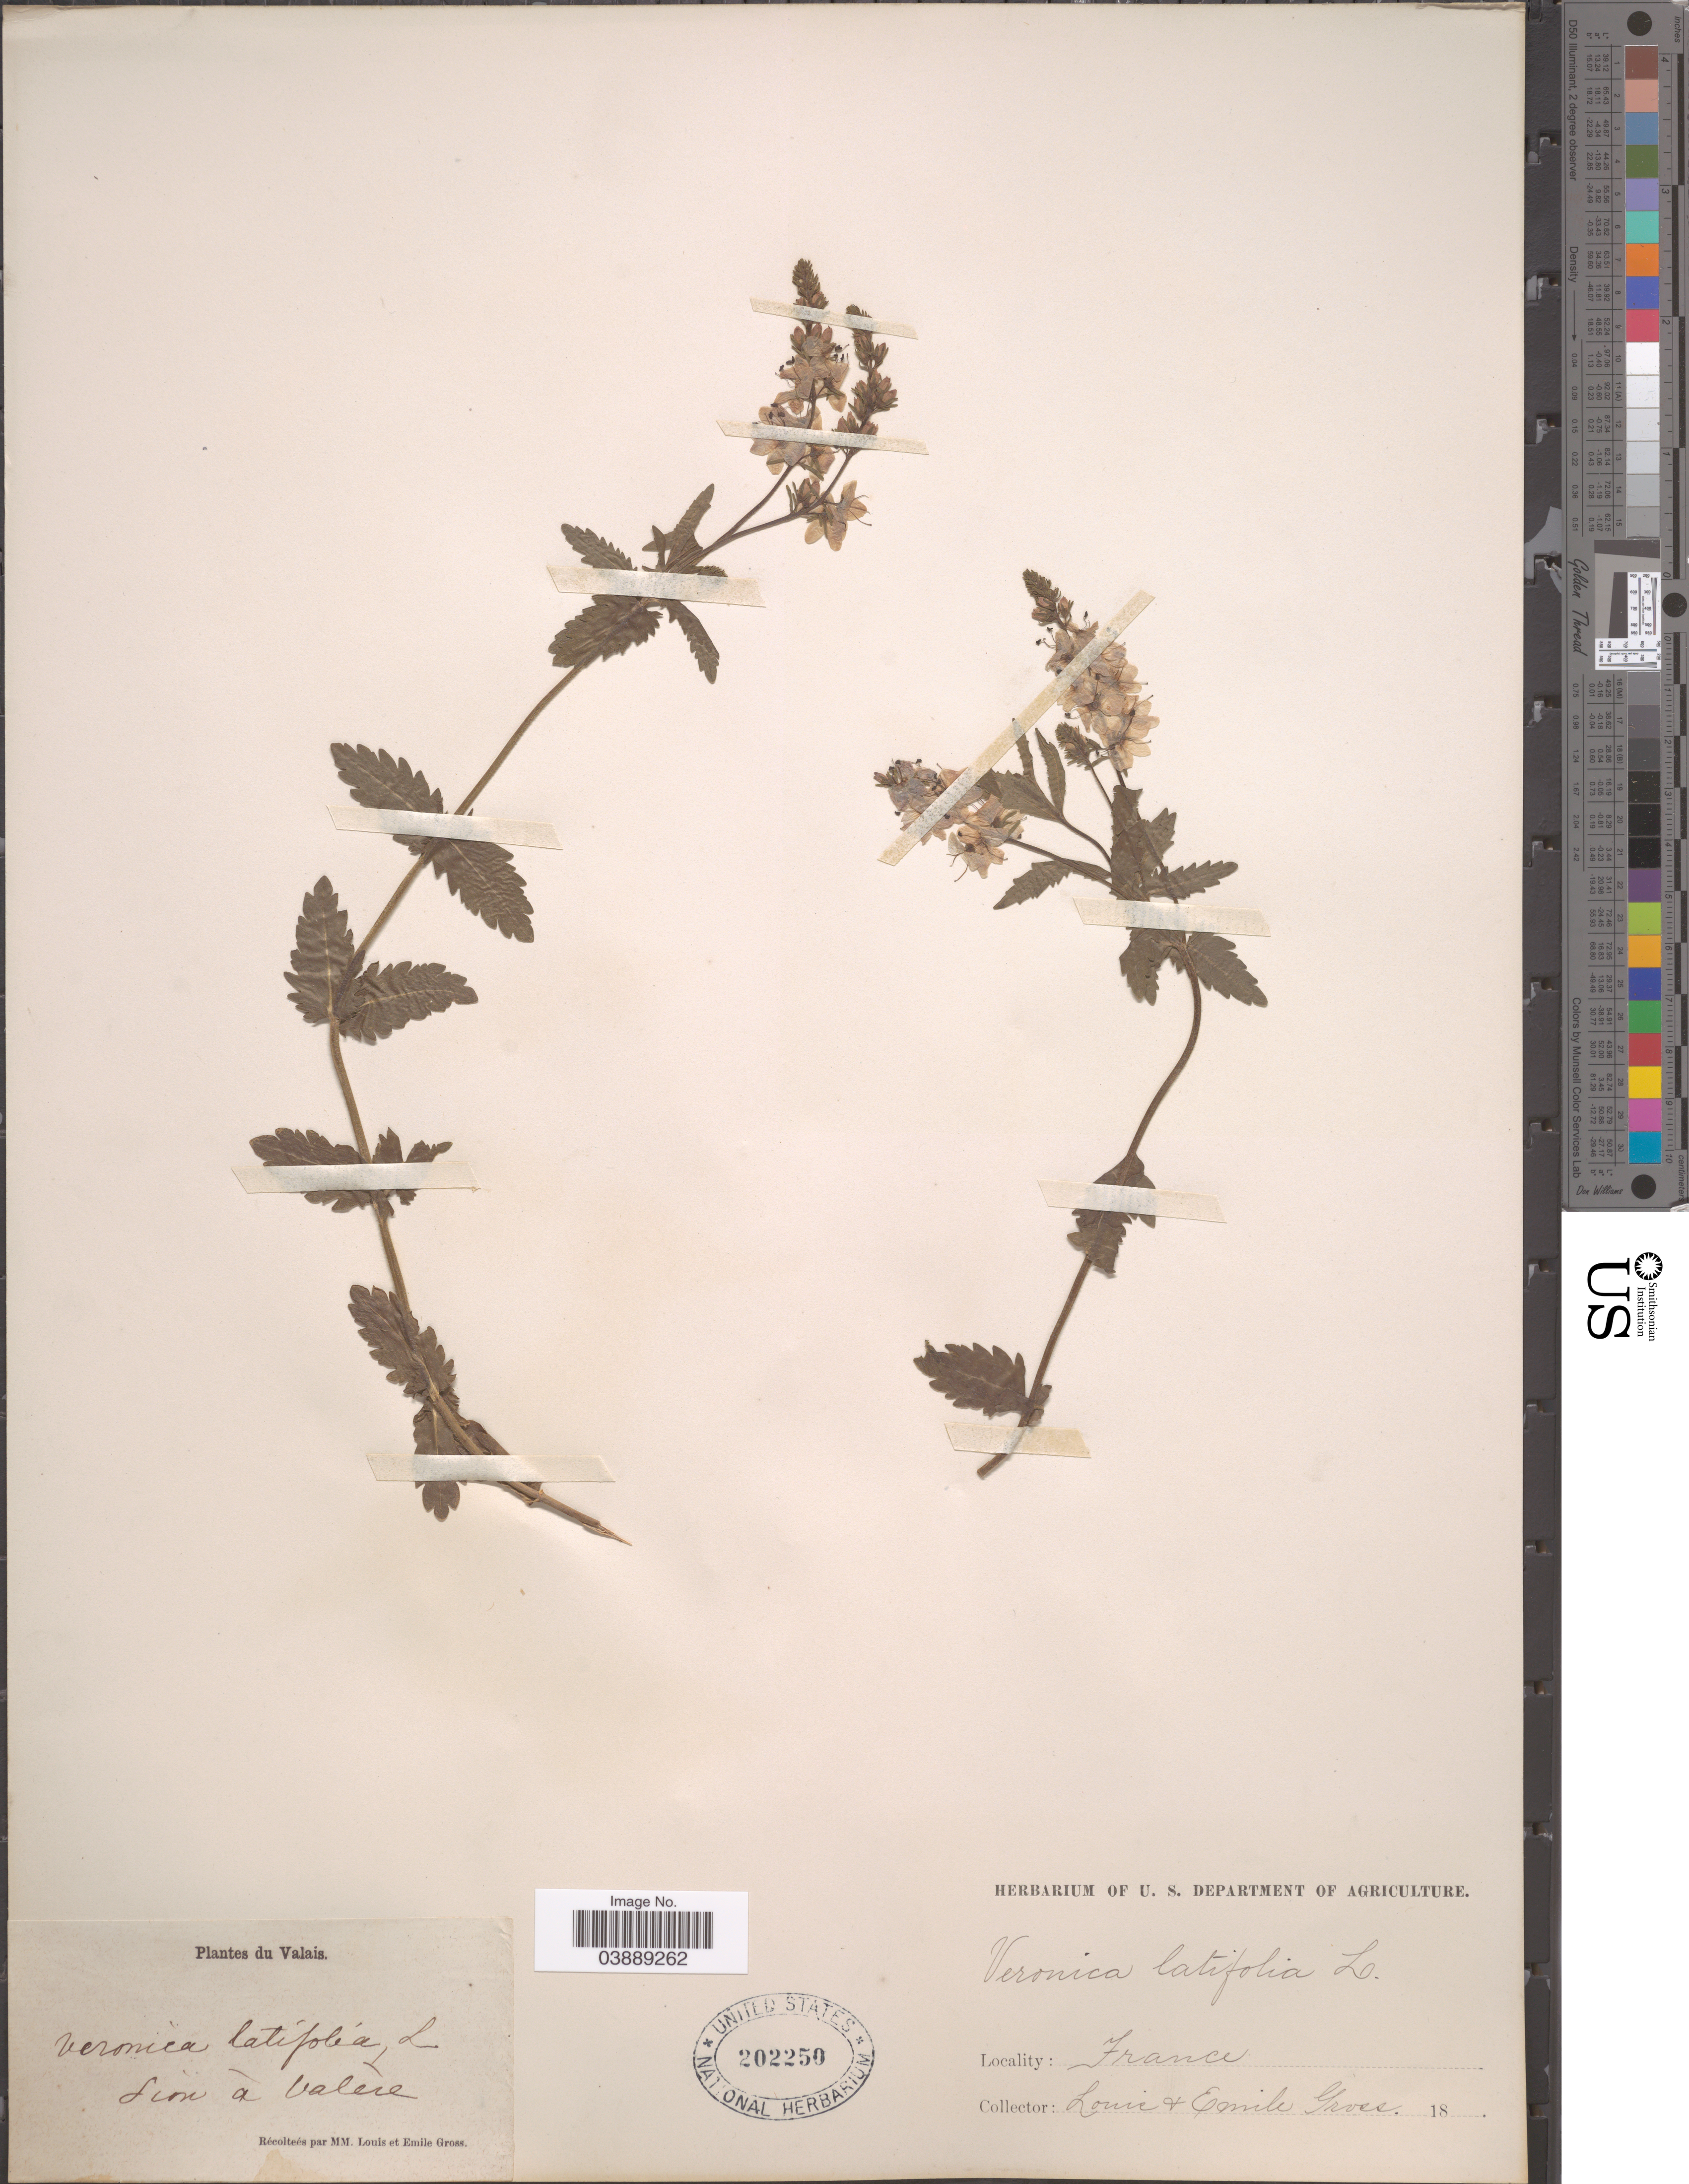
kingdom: Plantae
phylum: Tracheophyta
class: Magnoliopsida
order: Lamiales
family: Plantaginaceae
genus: Veronica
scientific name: Veronica latifolia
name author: L.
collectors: L. Gross & E. A. Gross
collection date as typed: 18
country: Switzerland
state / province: Valais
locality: Sion à Valere.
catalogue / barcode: US 202250